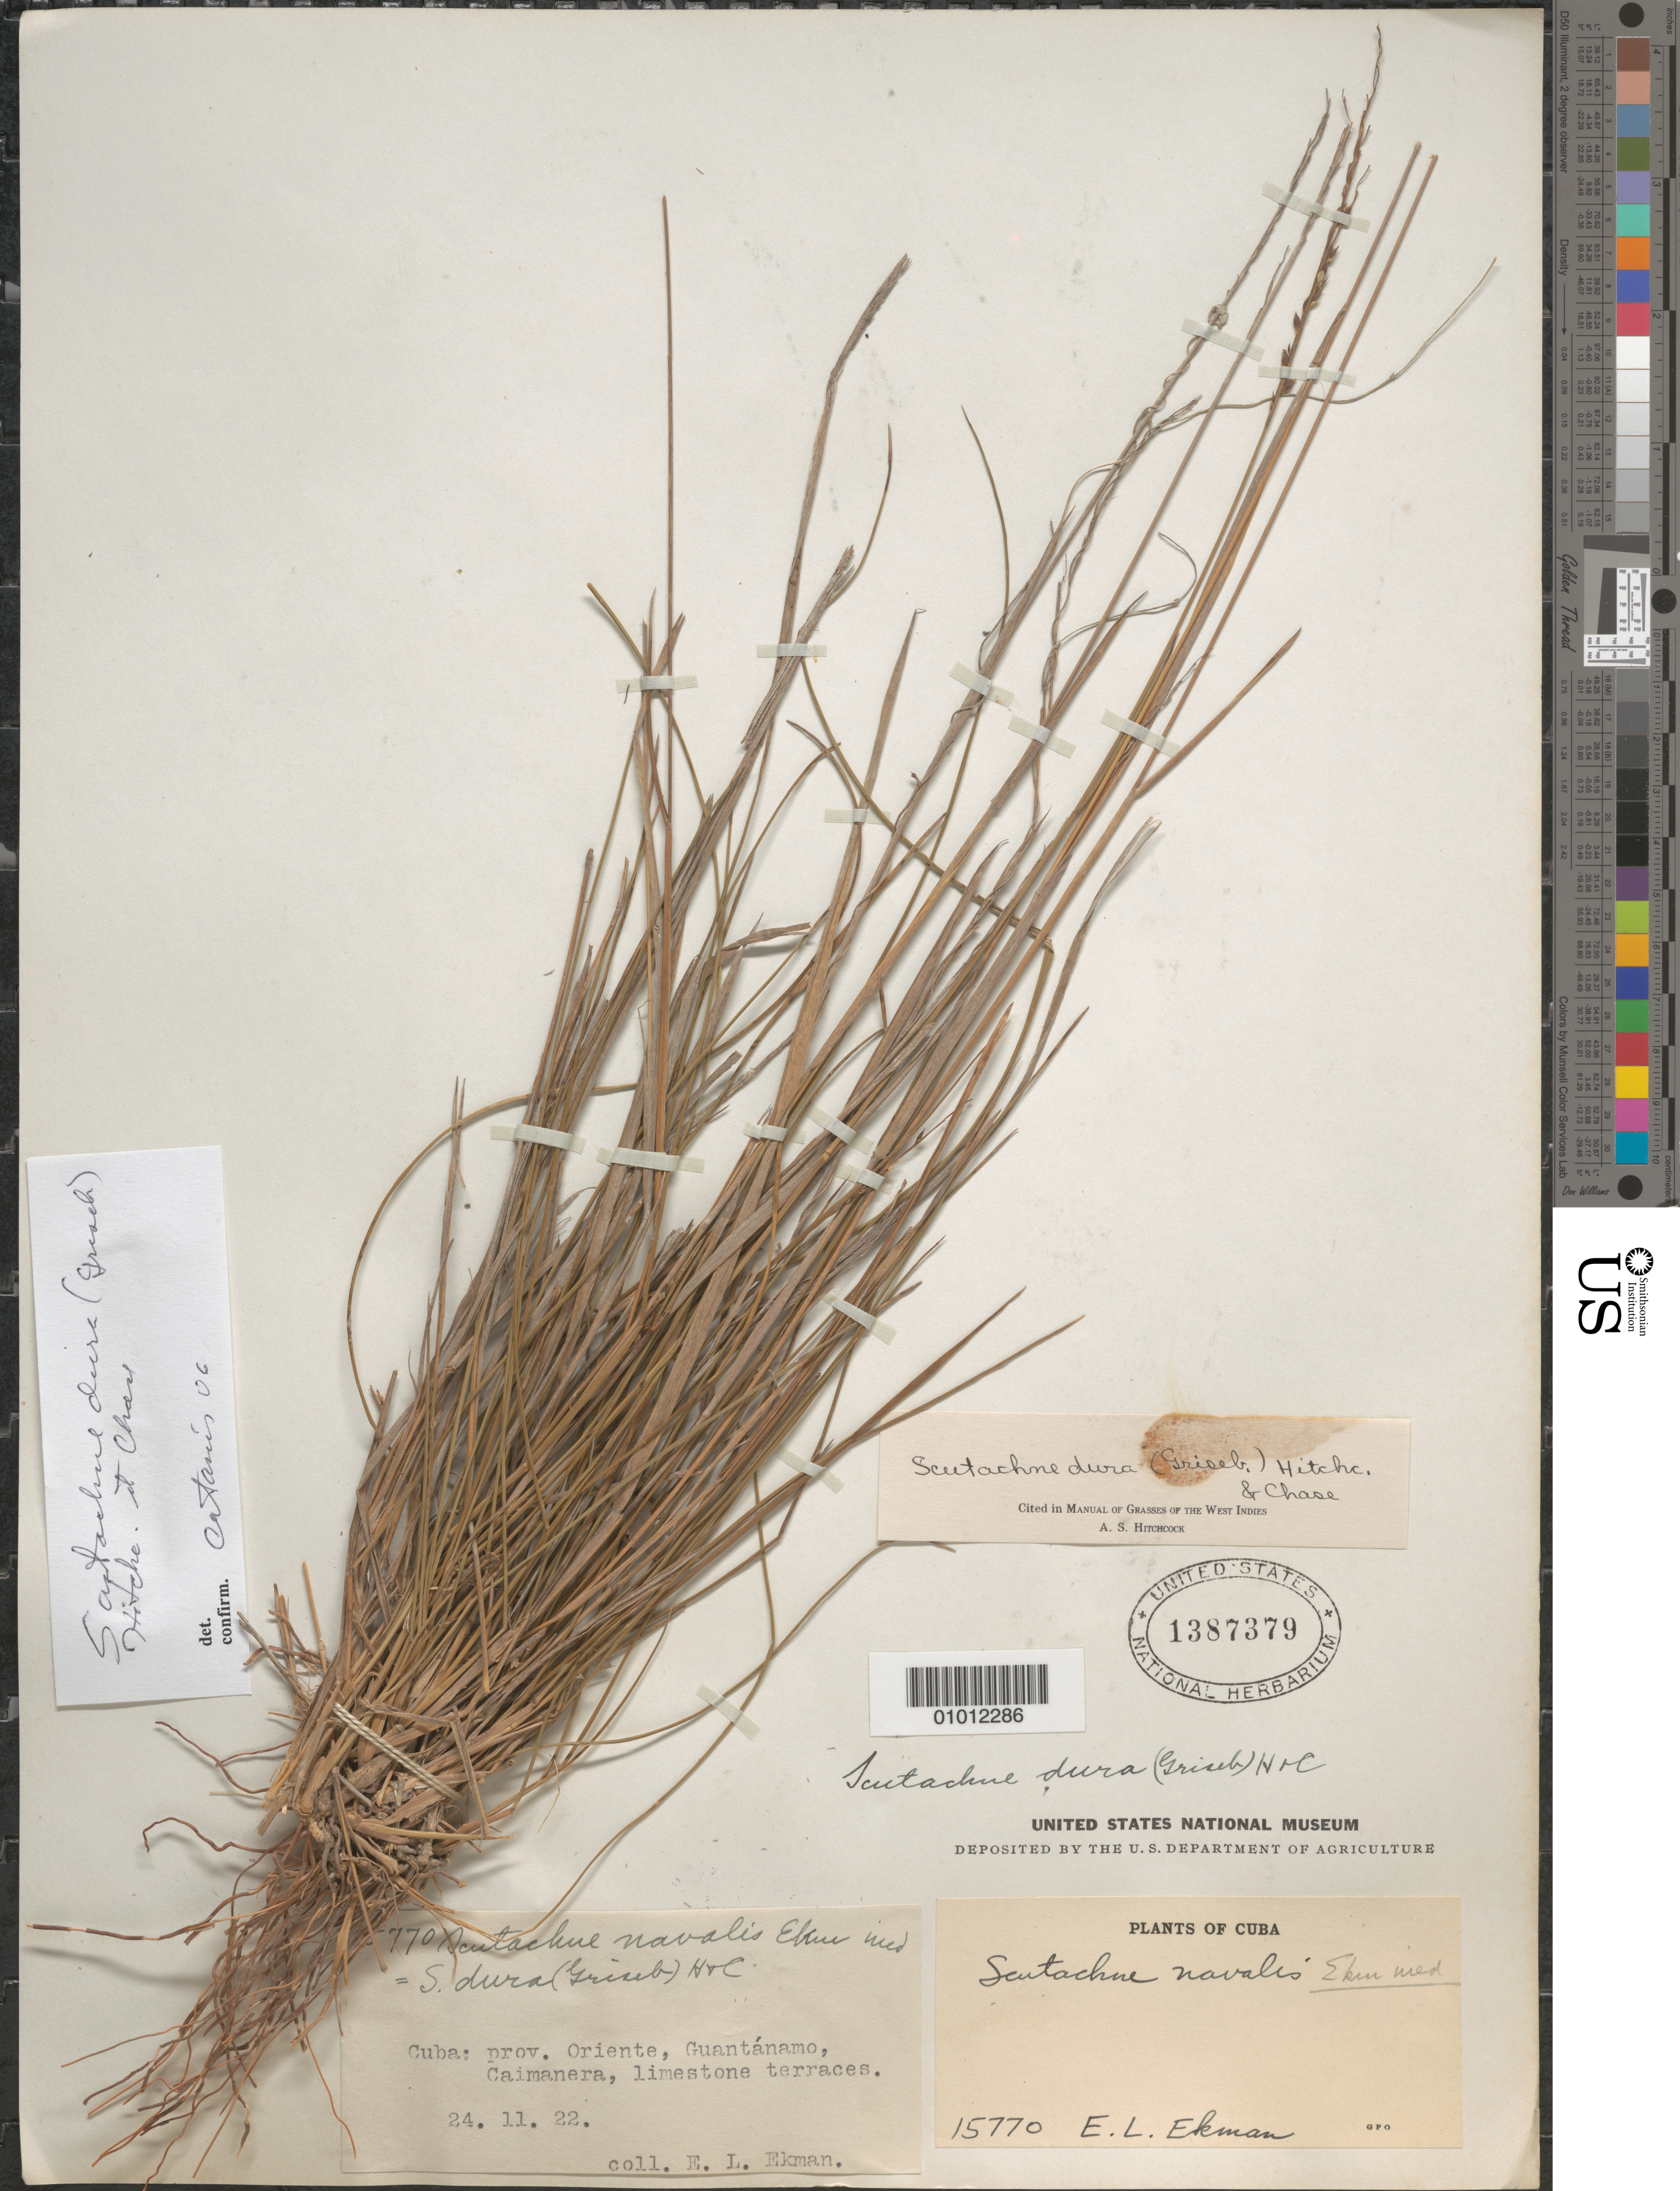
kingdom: Plantae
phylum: Tracheophyta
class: Liliopsida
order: Poales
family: Poaceae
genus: Scutachne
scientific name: Scutachne dura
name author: (Griseb.) Hitchc. & Chase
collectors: E. L. Ekman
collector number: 15770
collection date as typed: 24 Nov 1922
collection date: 1922-11-24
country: Cuba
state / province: Guantanamo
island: Cuba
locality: Guantánamo, Caimanera, limestone terraces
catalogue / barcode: US 1387379